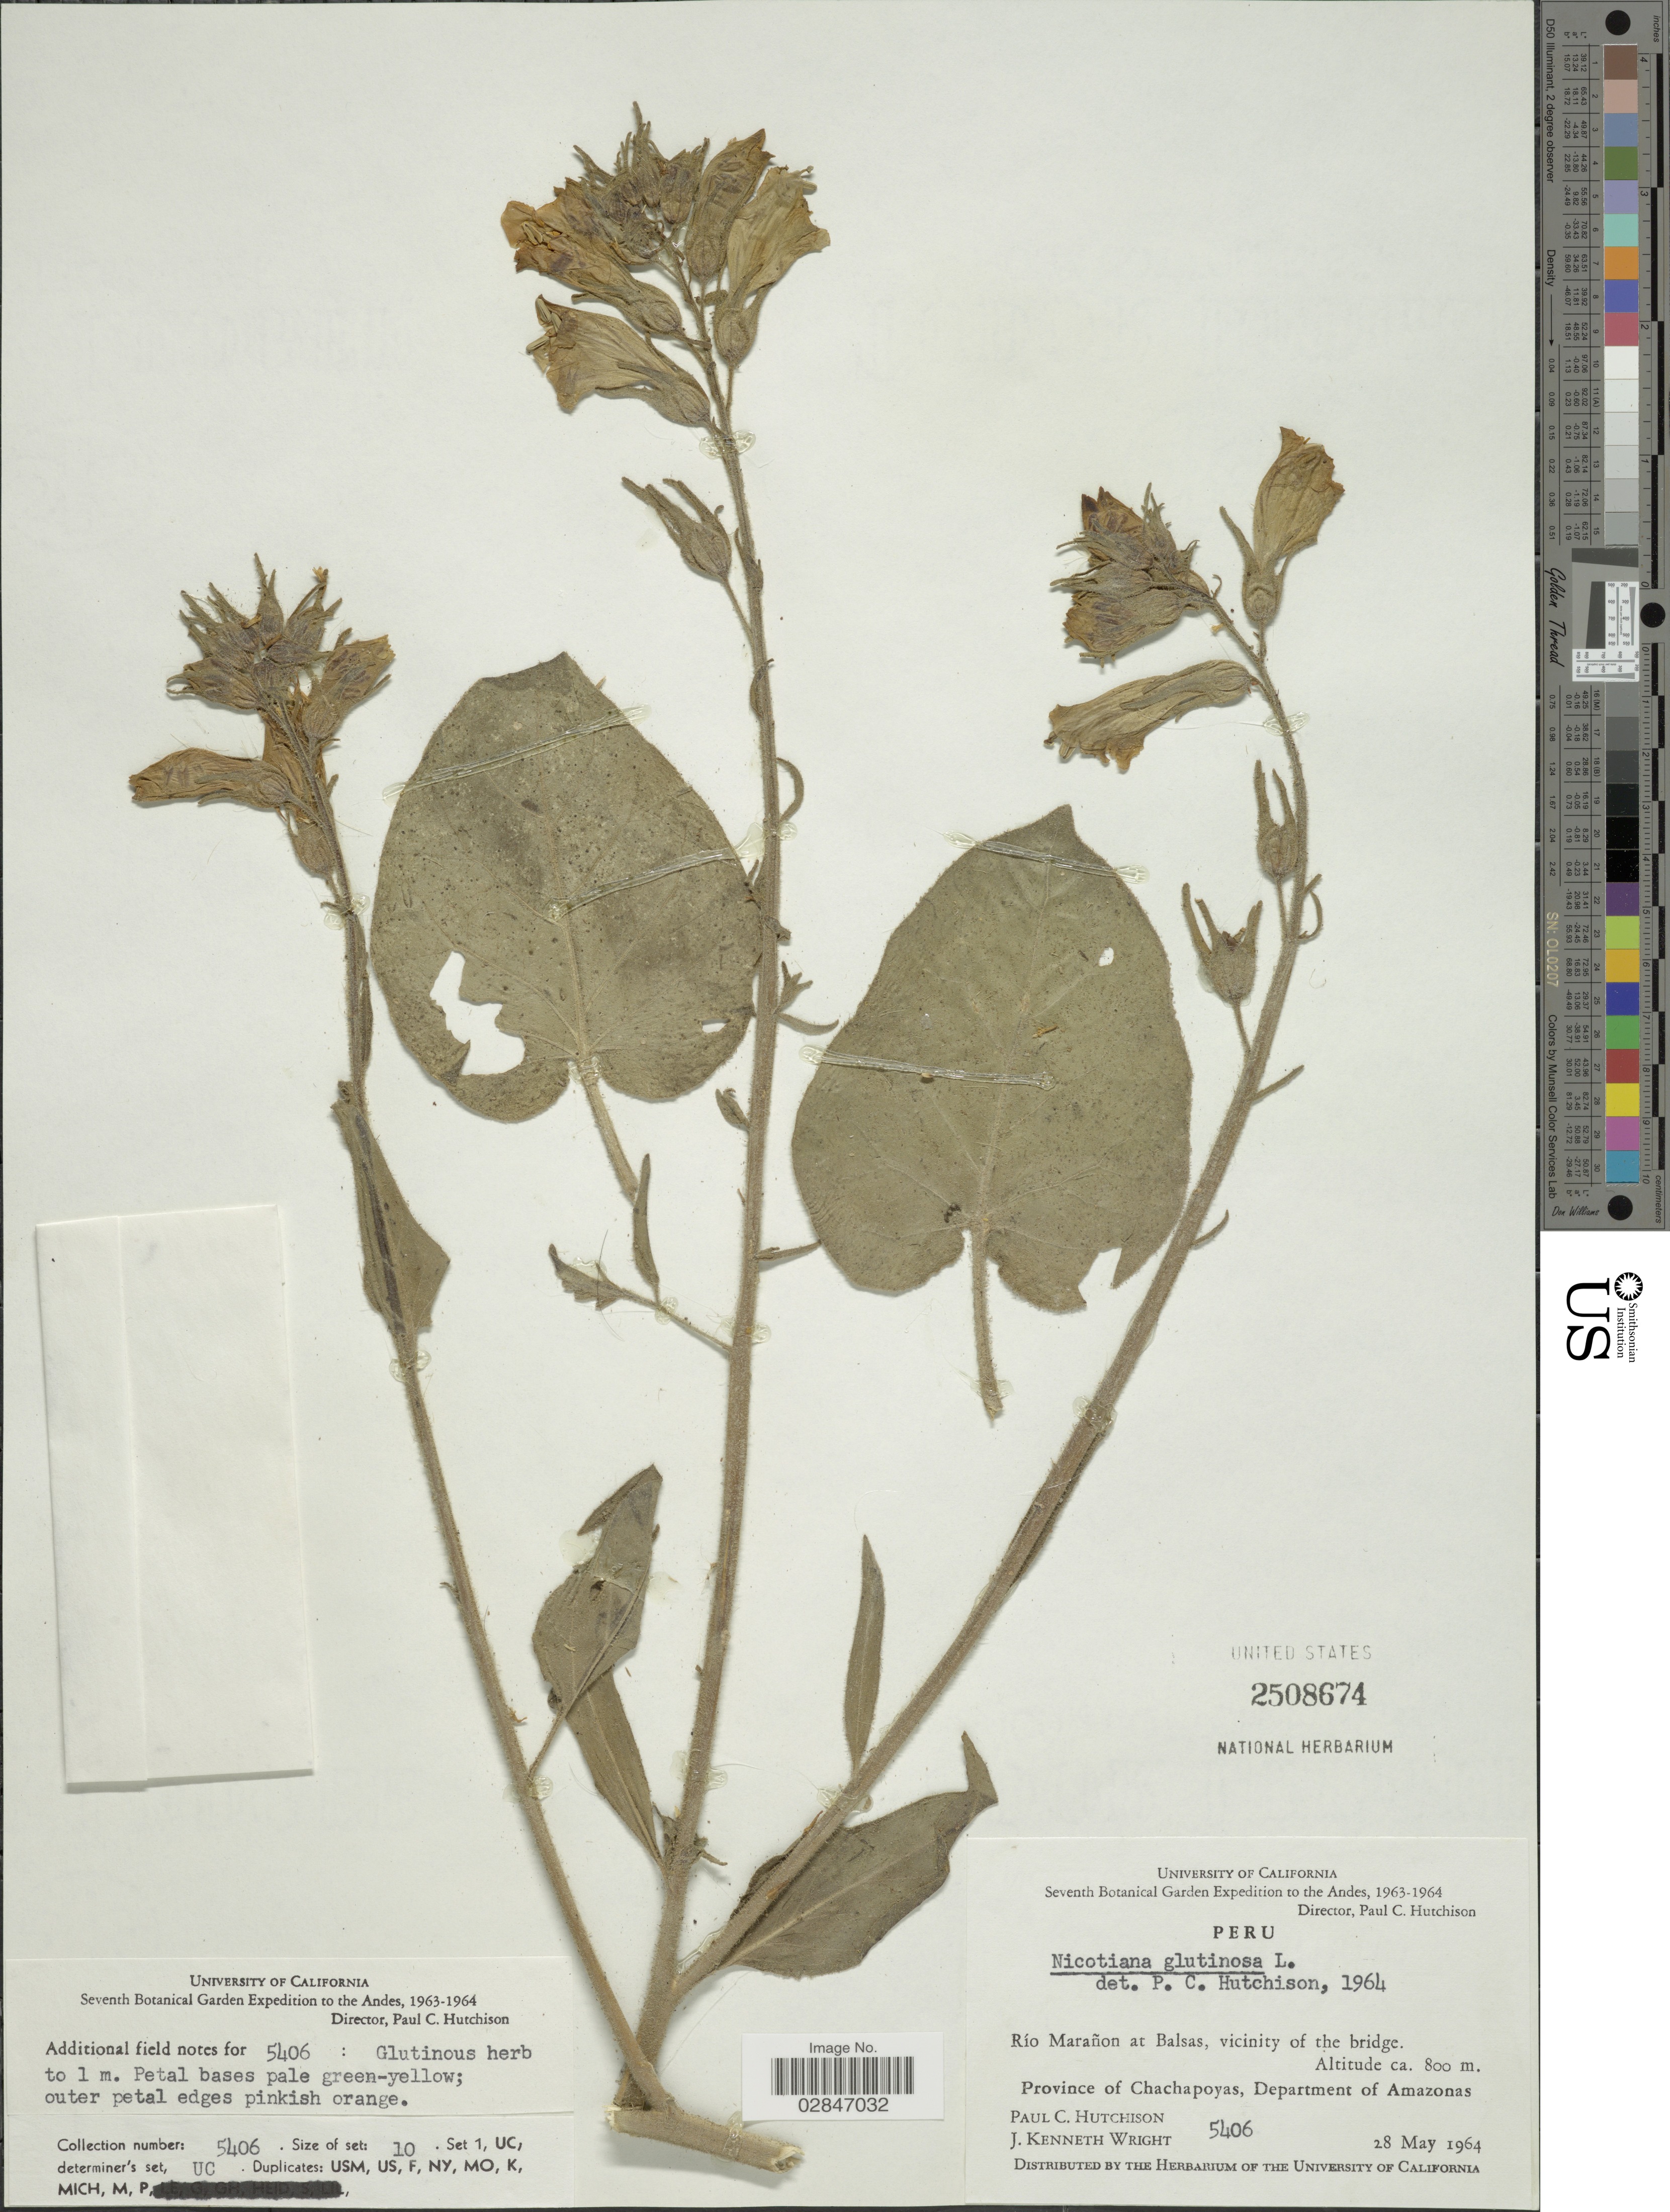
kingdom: Plantae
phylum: Tracheophyta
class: Magnoliopsida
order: Solanales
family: Solanaceae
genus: Nicotiana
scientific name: Nicotiana glutinosa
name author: L.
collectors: P. C. Hutchison & J. K. Wright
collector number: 5406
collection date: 1964-05-28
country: Peru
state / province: Amazonas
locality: Río Marañon at Balsas, vicinity of the bridge, Province of Chachapoyas, Department of Amazonas, The Andes.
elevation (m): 800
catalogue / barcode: US 2508674